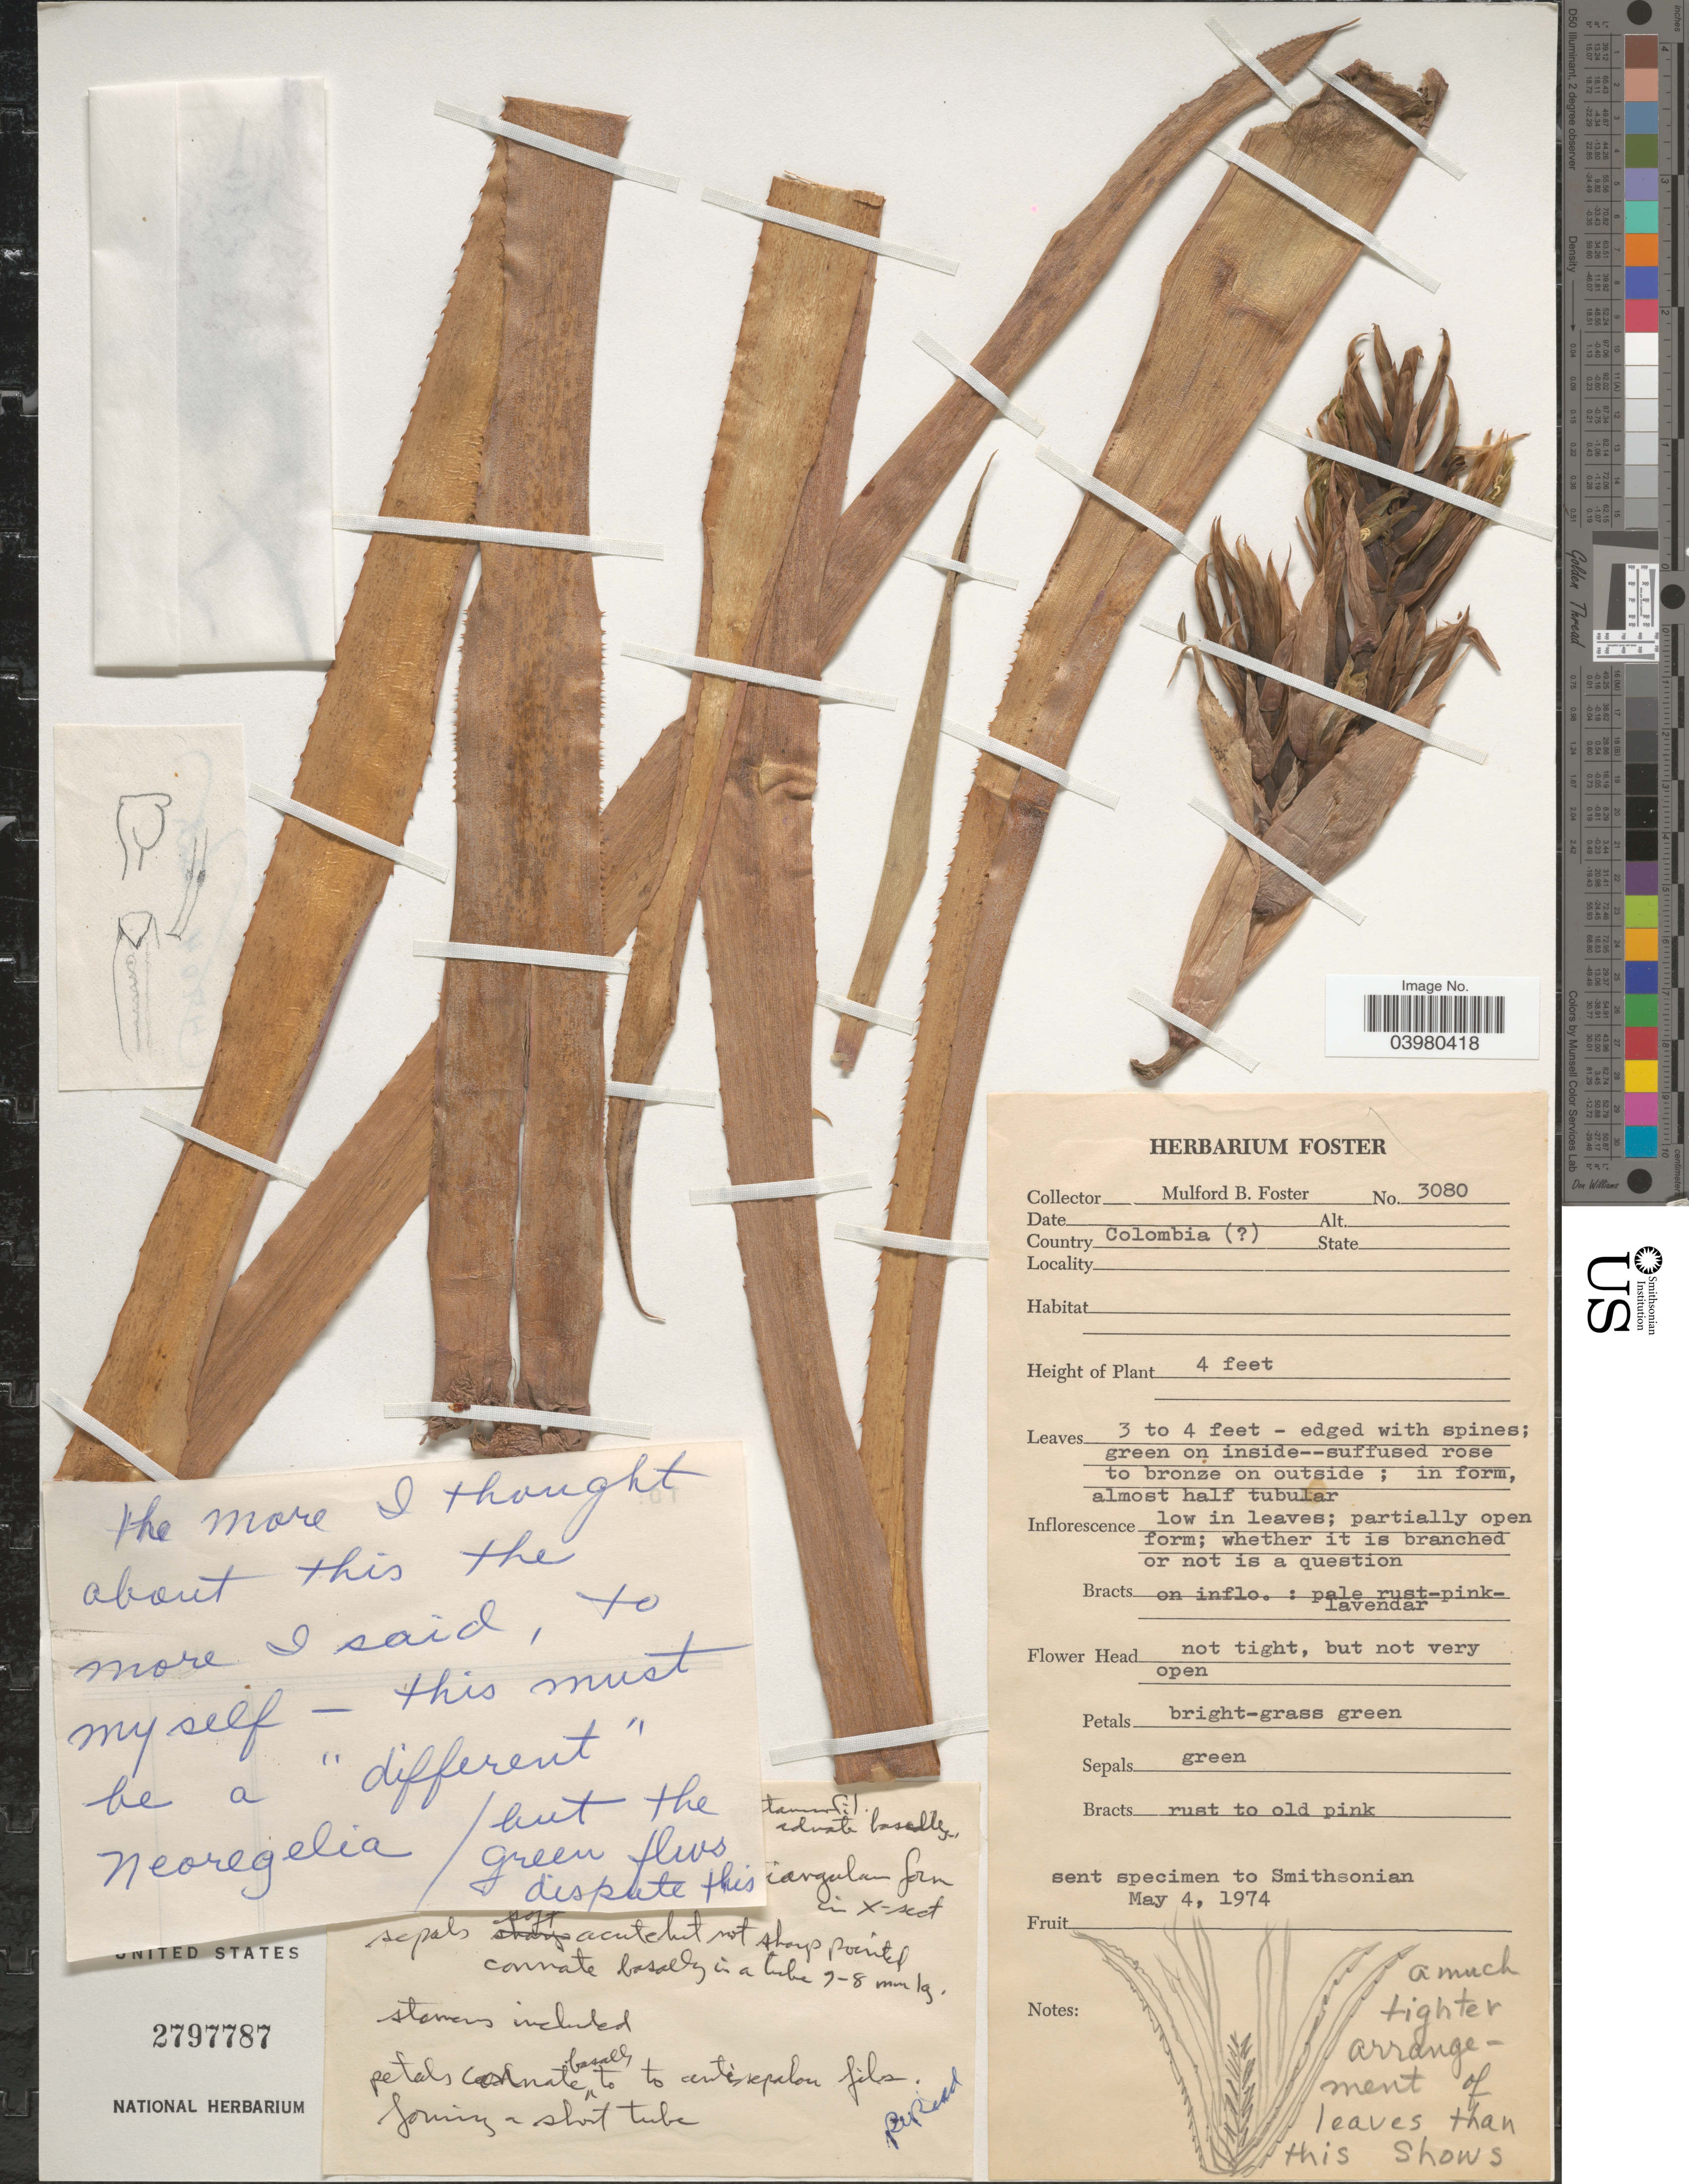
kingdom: Plantae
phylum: Tracheophyta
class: Liliopsida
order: Poales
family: Bromeliaceae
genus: Aechmea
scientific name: Aechmea sp.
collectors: M. B. Foster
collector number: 3080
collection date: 1974-05-04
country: Colombia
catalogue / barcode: US 2797787